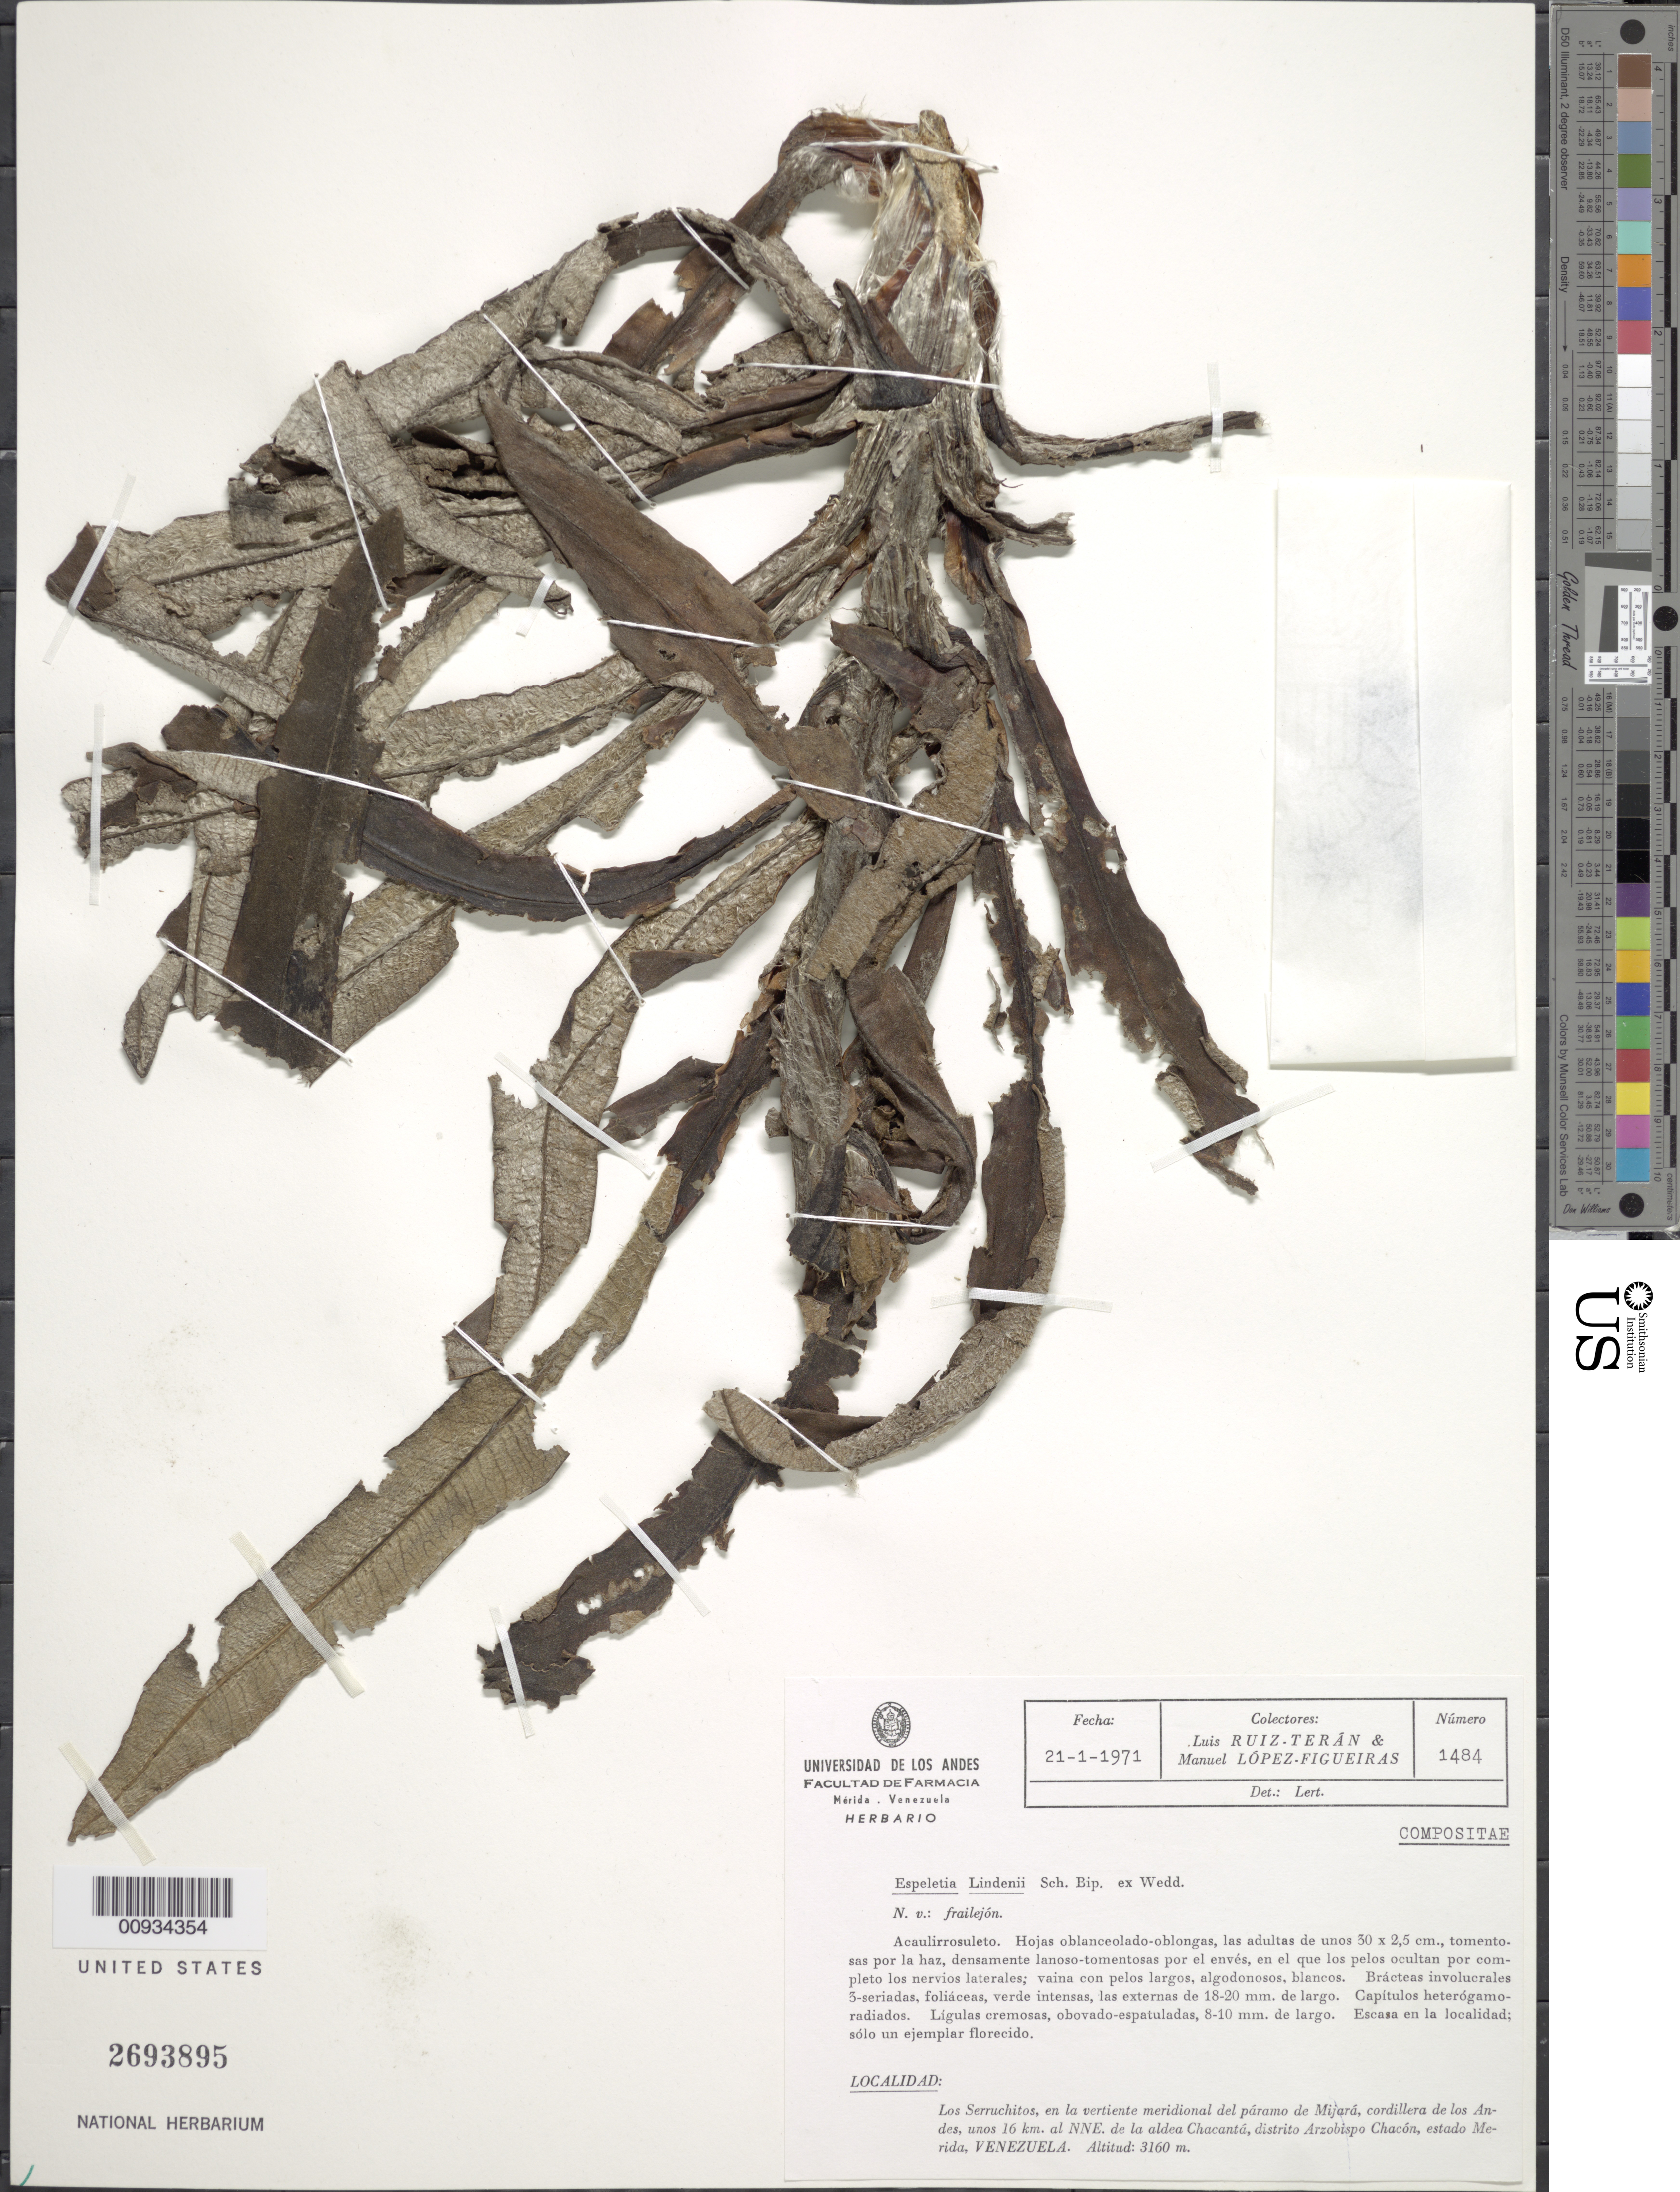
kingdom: Plantae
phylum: Tracheophyta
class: Magnoliopsida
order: Asterales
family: Asteraceae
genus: Ruilopezia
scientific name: Ruilopezia lindenii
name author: (Sch. Bip. ex Wedd.) Cuatrec.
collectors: L. Teran & M. López Figueiras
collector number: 1484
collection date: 1971-01-21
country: Venezuela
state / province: Mérida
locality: Los Serruchitos, en la vertiente meridional del paramo de Mijara, Cordillera de los Andes, unos 16 km al NNE de la aldea Chacanta, Distrito Arzobispo Chacon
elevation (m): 3160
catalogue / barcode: US 2693895